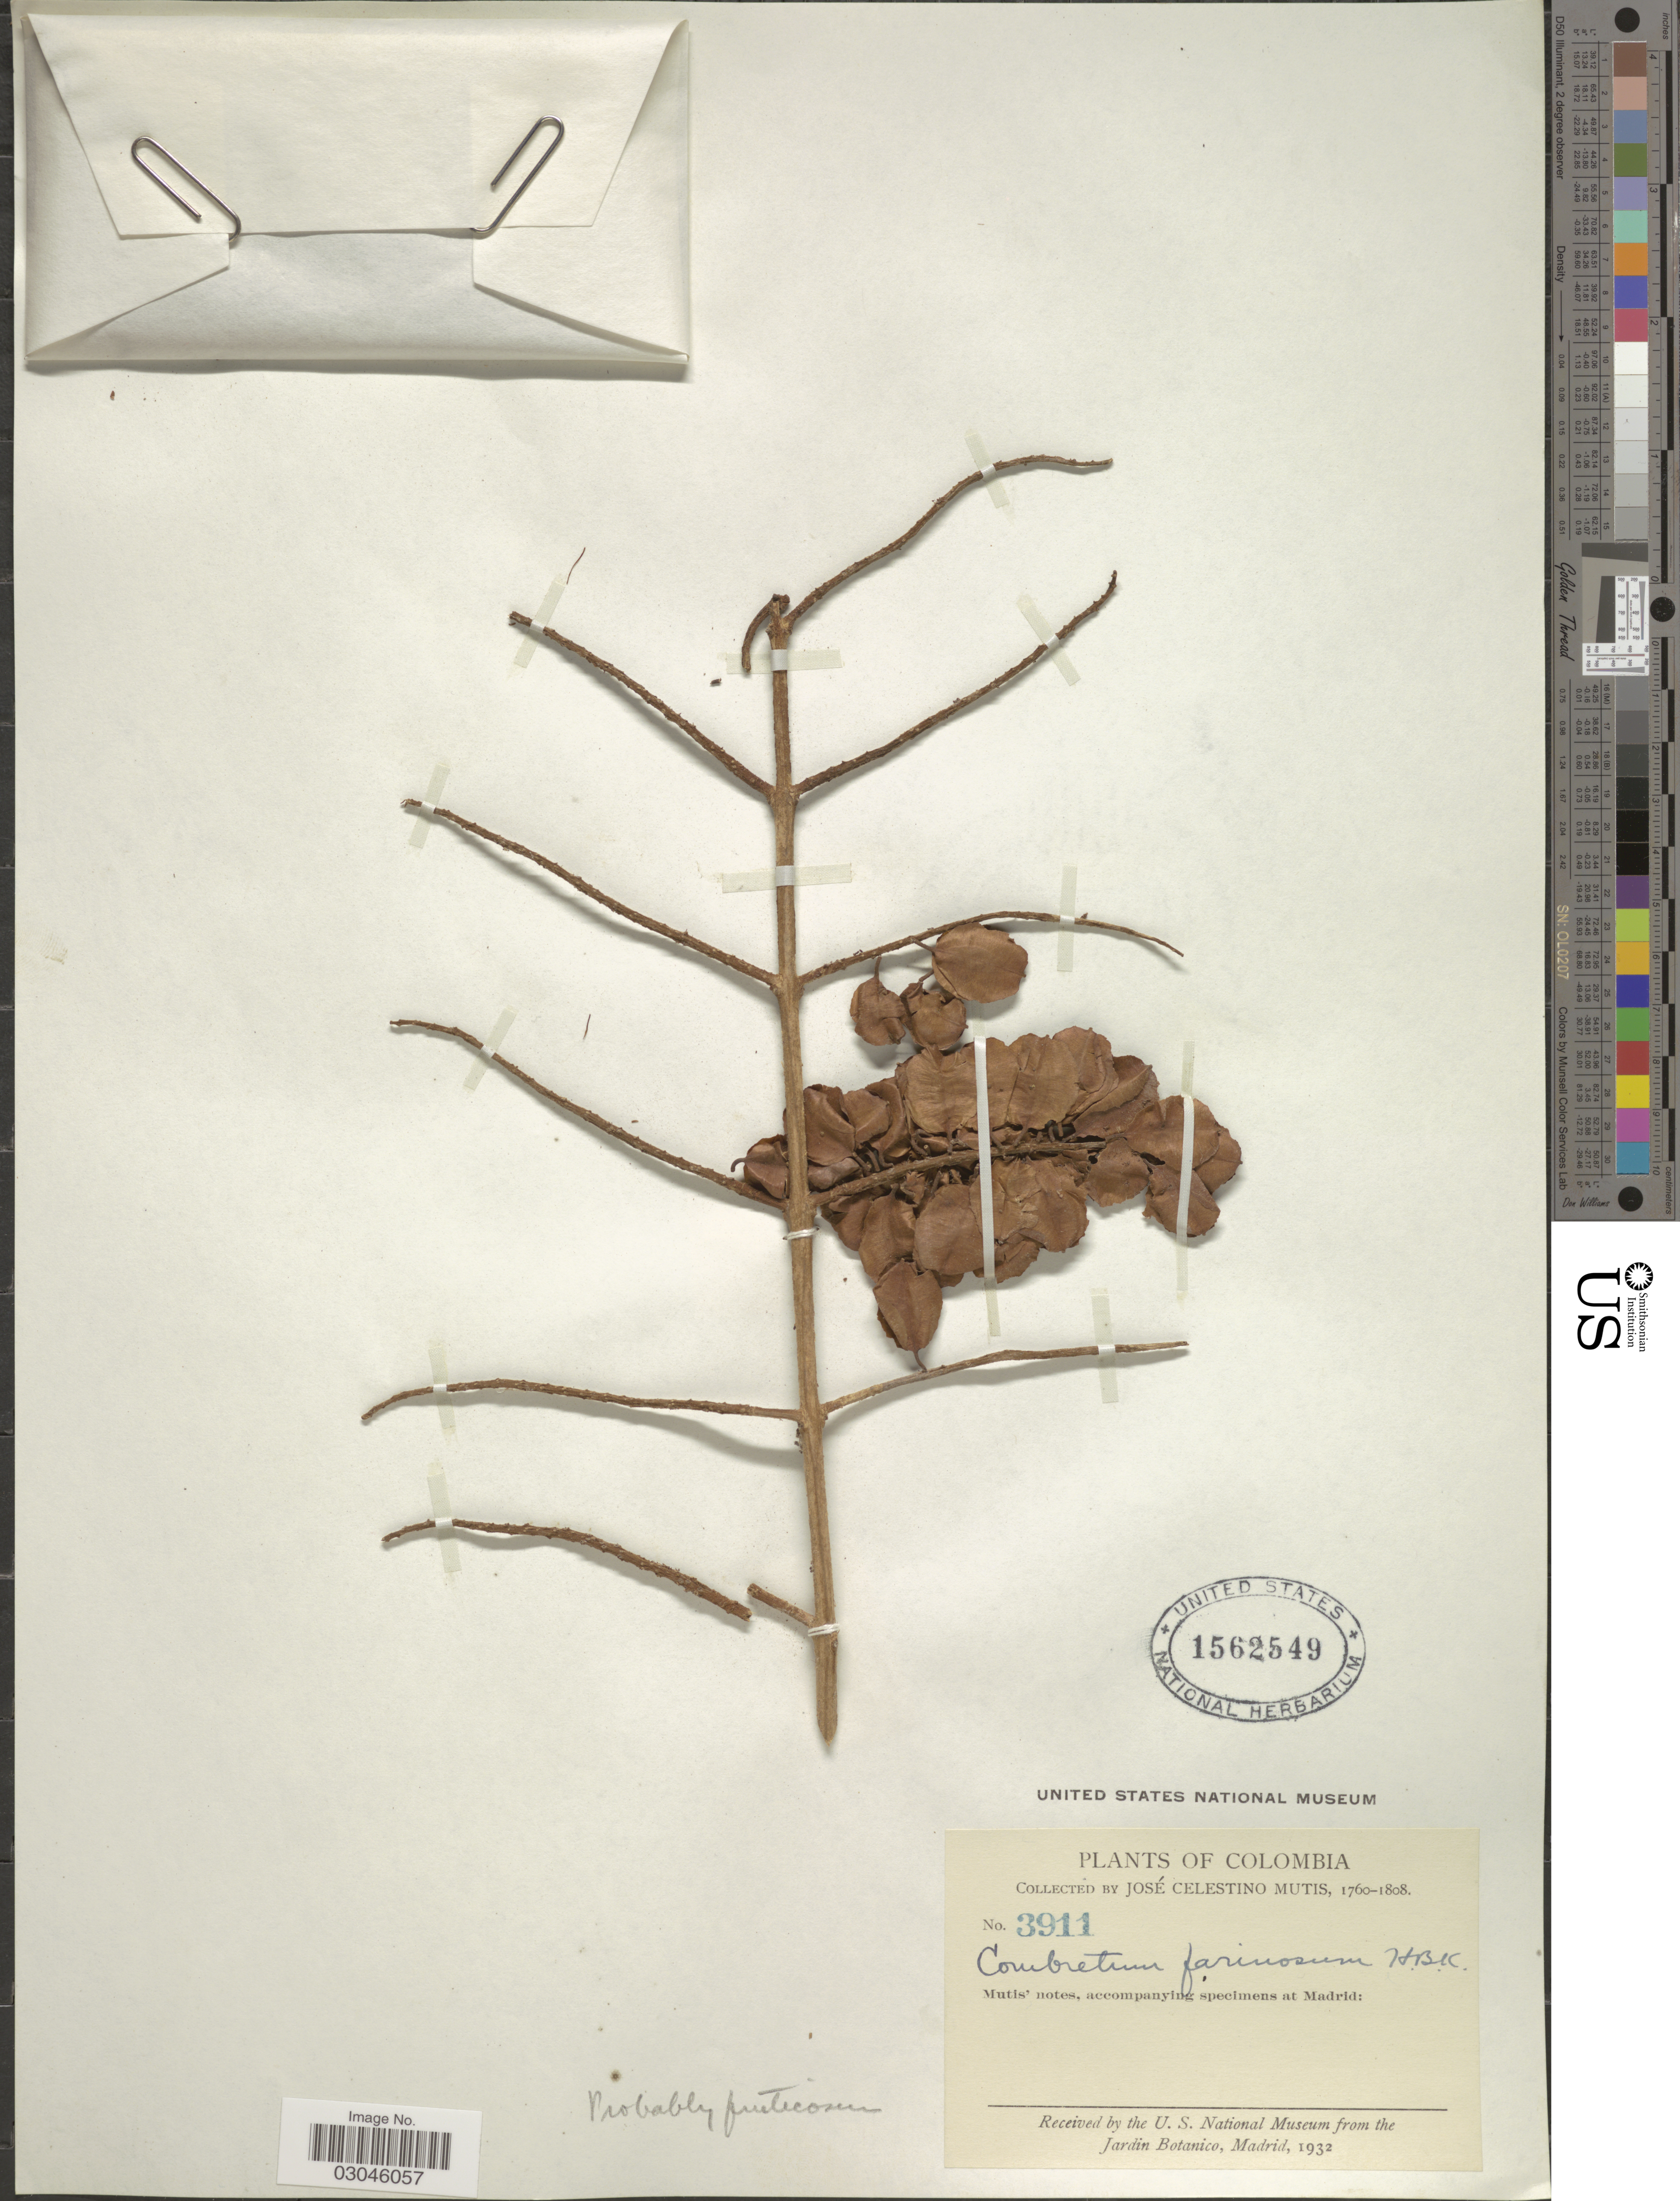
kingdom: Plantae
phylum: Tracheophyta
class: Magnoliopsida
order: Myrtales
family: Combretaceae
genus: Combretum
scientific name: Combretum fruticosum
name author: (Loefl.) Stuntz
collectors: J. C. B. Mutis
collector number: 3911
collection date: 1760/1808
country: Colombia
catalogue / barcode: US 1562549